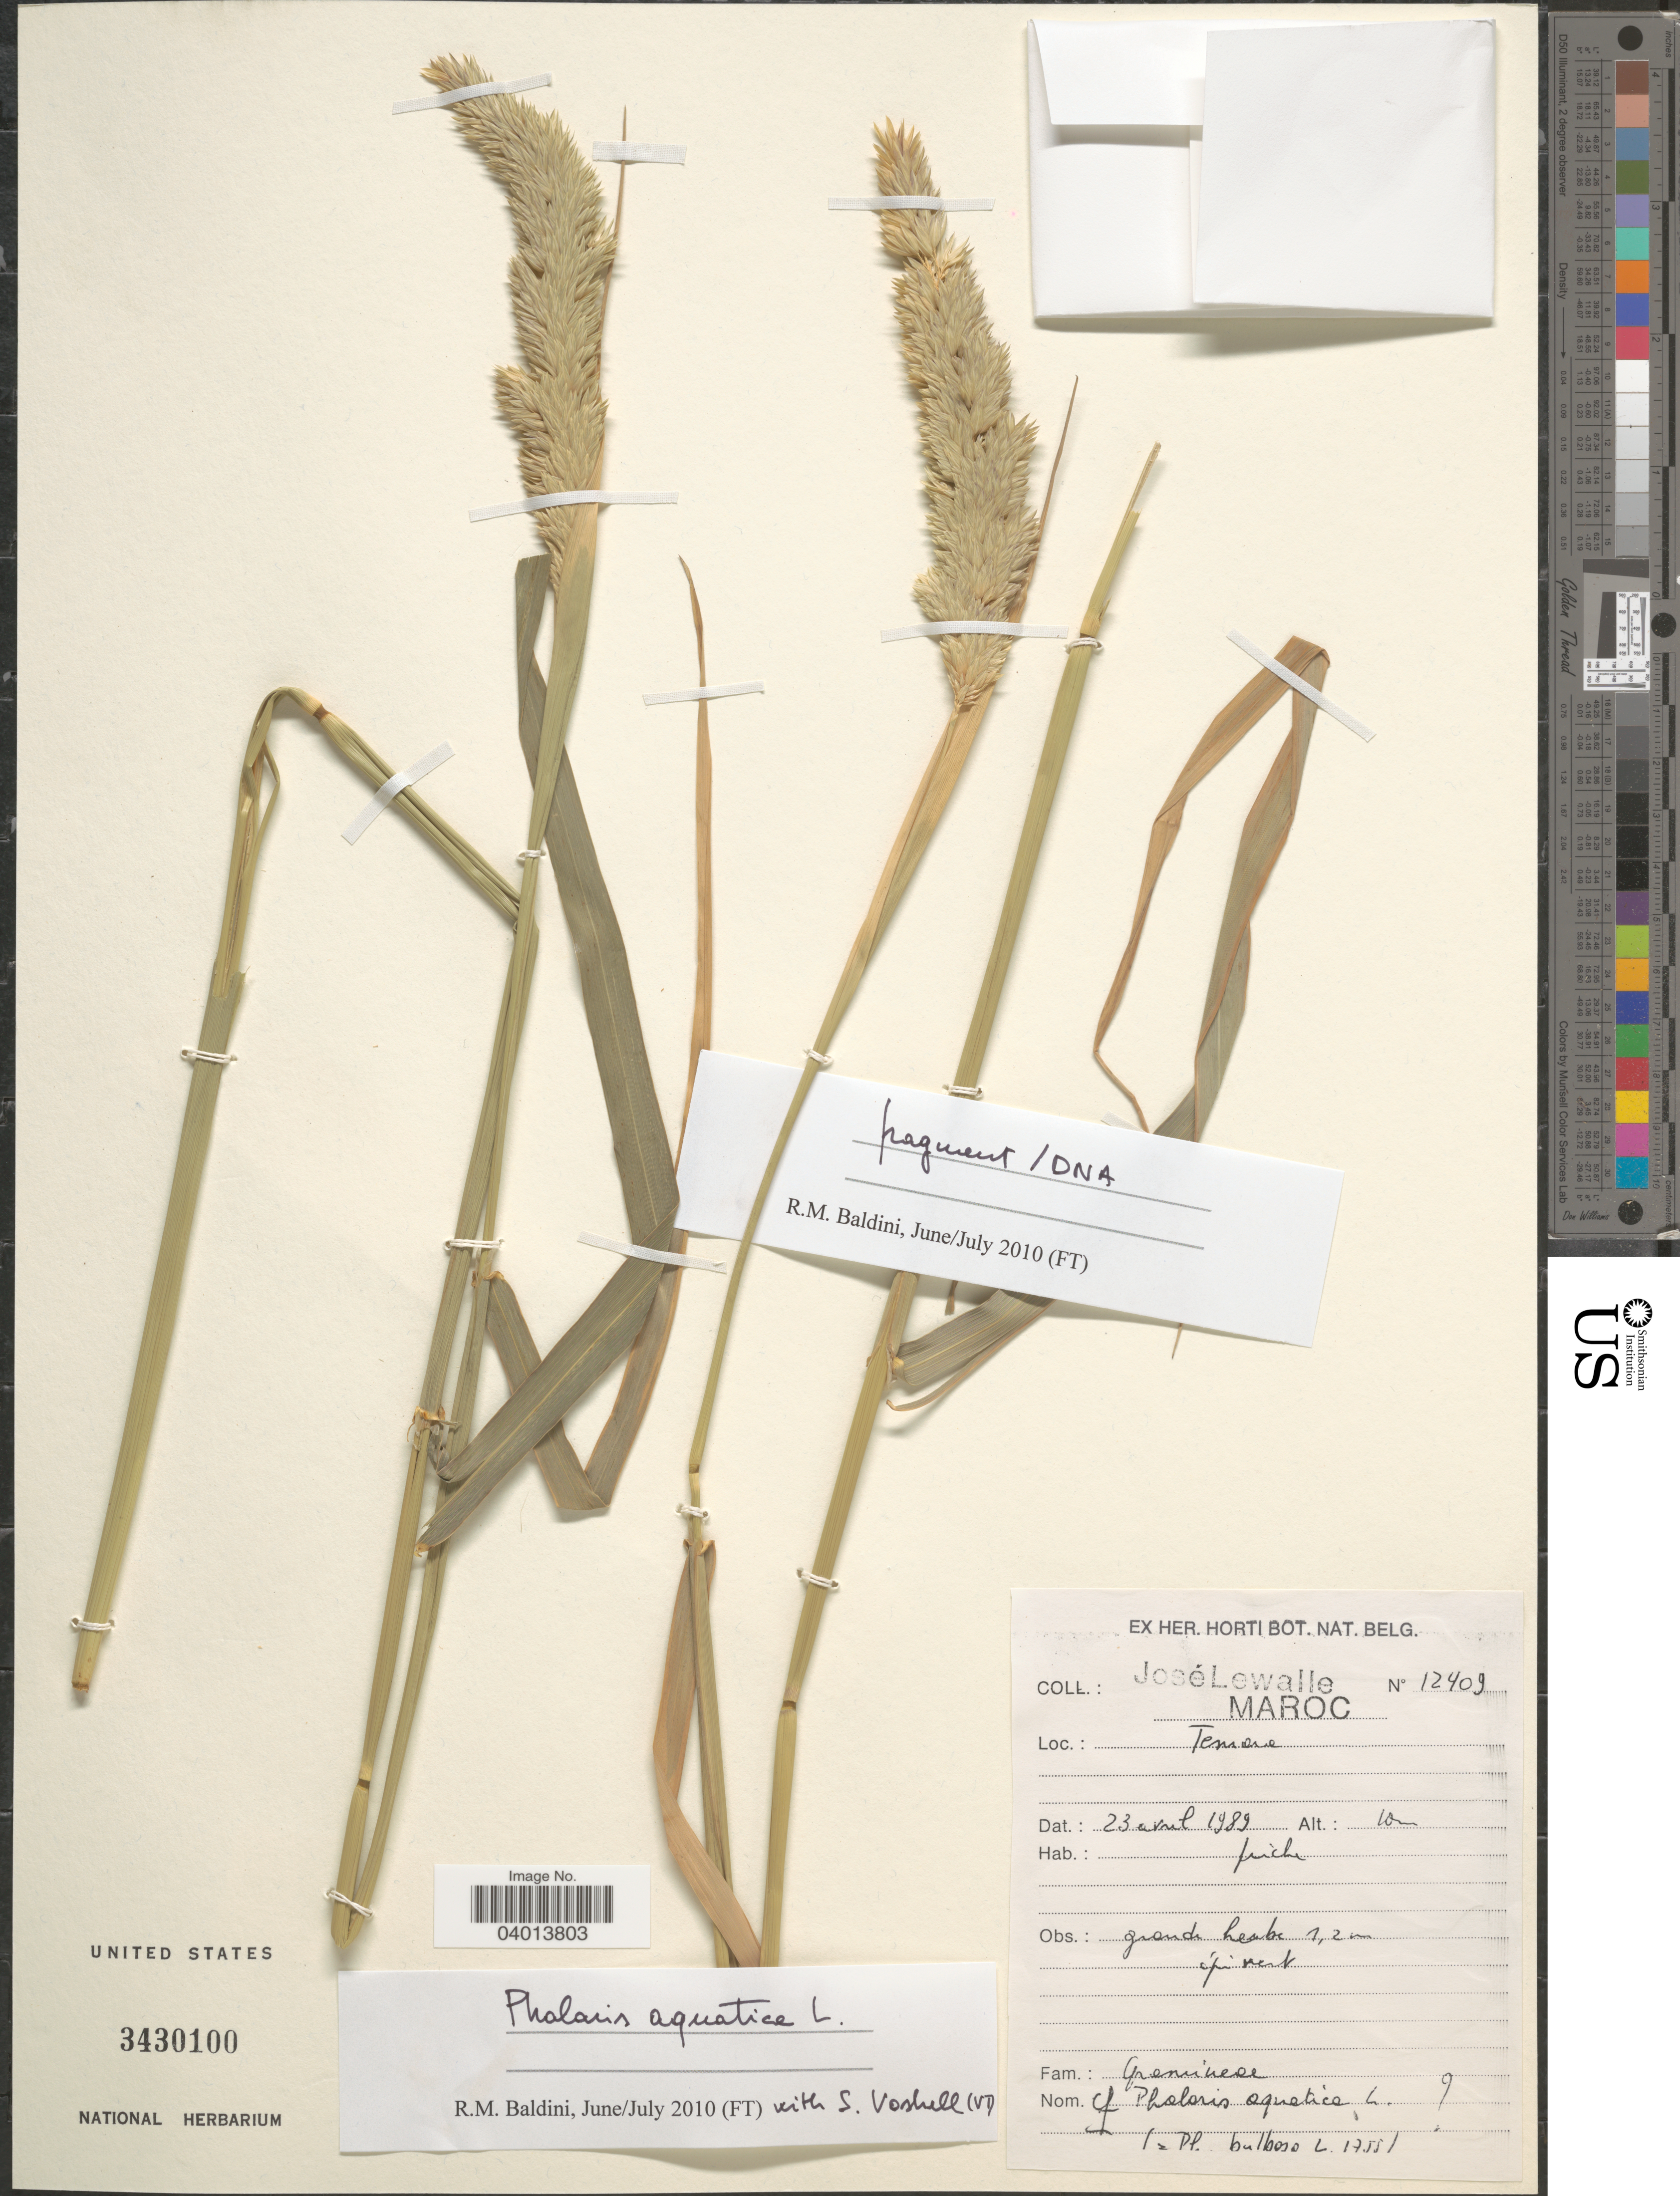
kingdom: Plantae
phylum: Tracheophyta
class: Liliopsida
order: Poales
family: Poaceae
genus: Phalaris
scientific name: Phalaris aquatica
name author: L.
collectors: J. Lewalle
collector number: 12409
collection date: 1989-04-23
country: Morocco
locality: Temara.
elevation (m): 10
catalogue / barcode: US 3430100